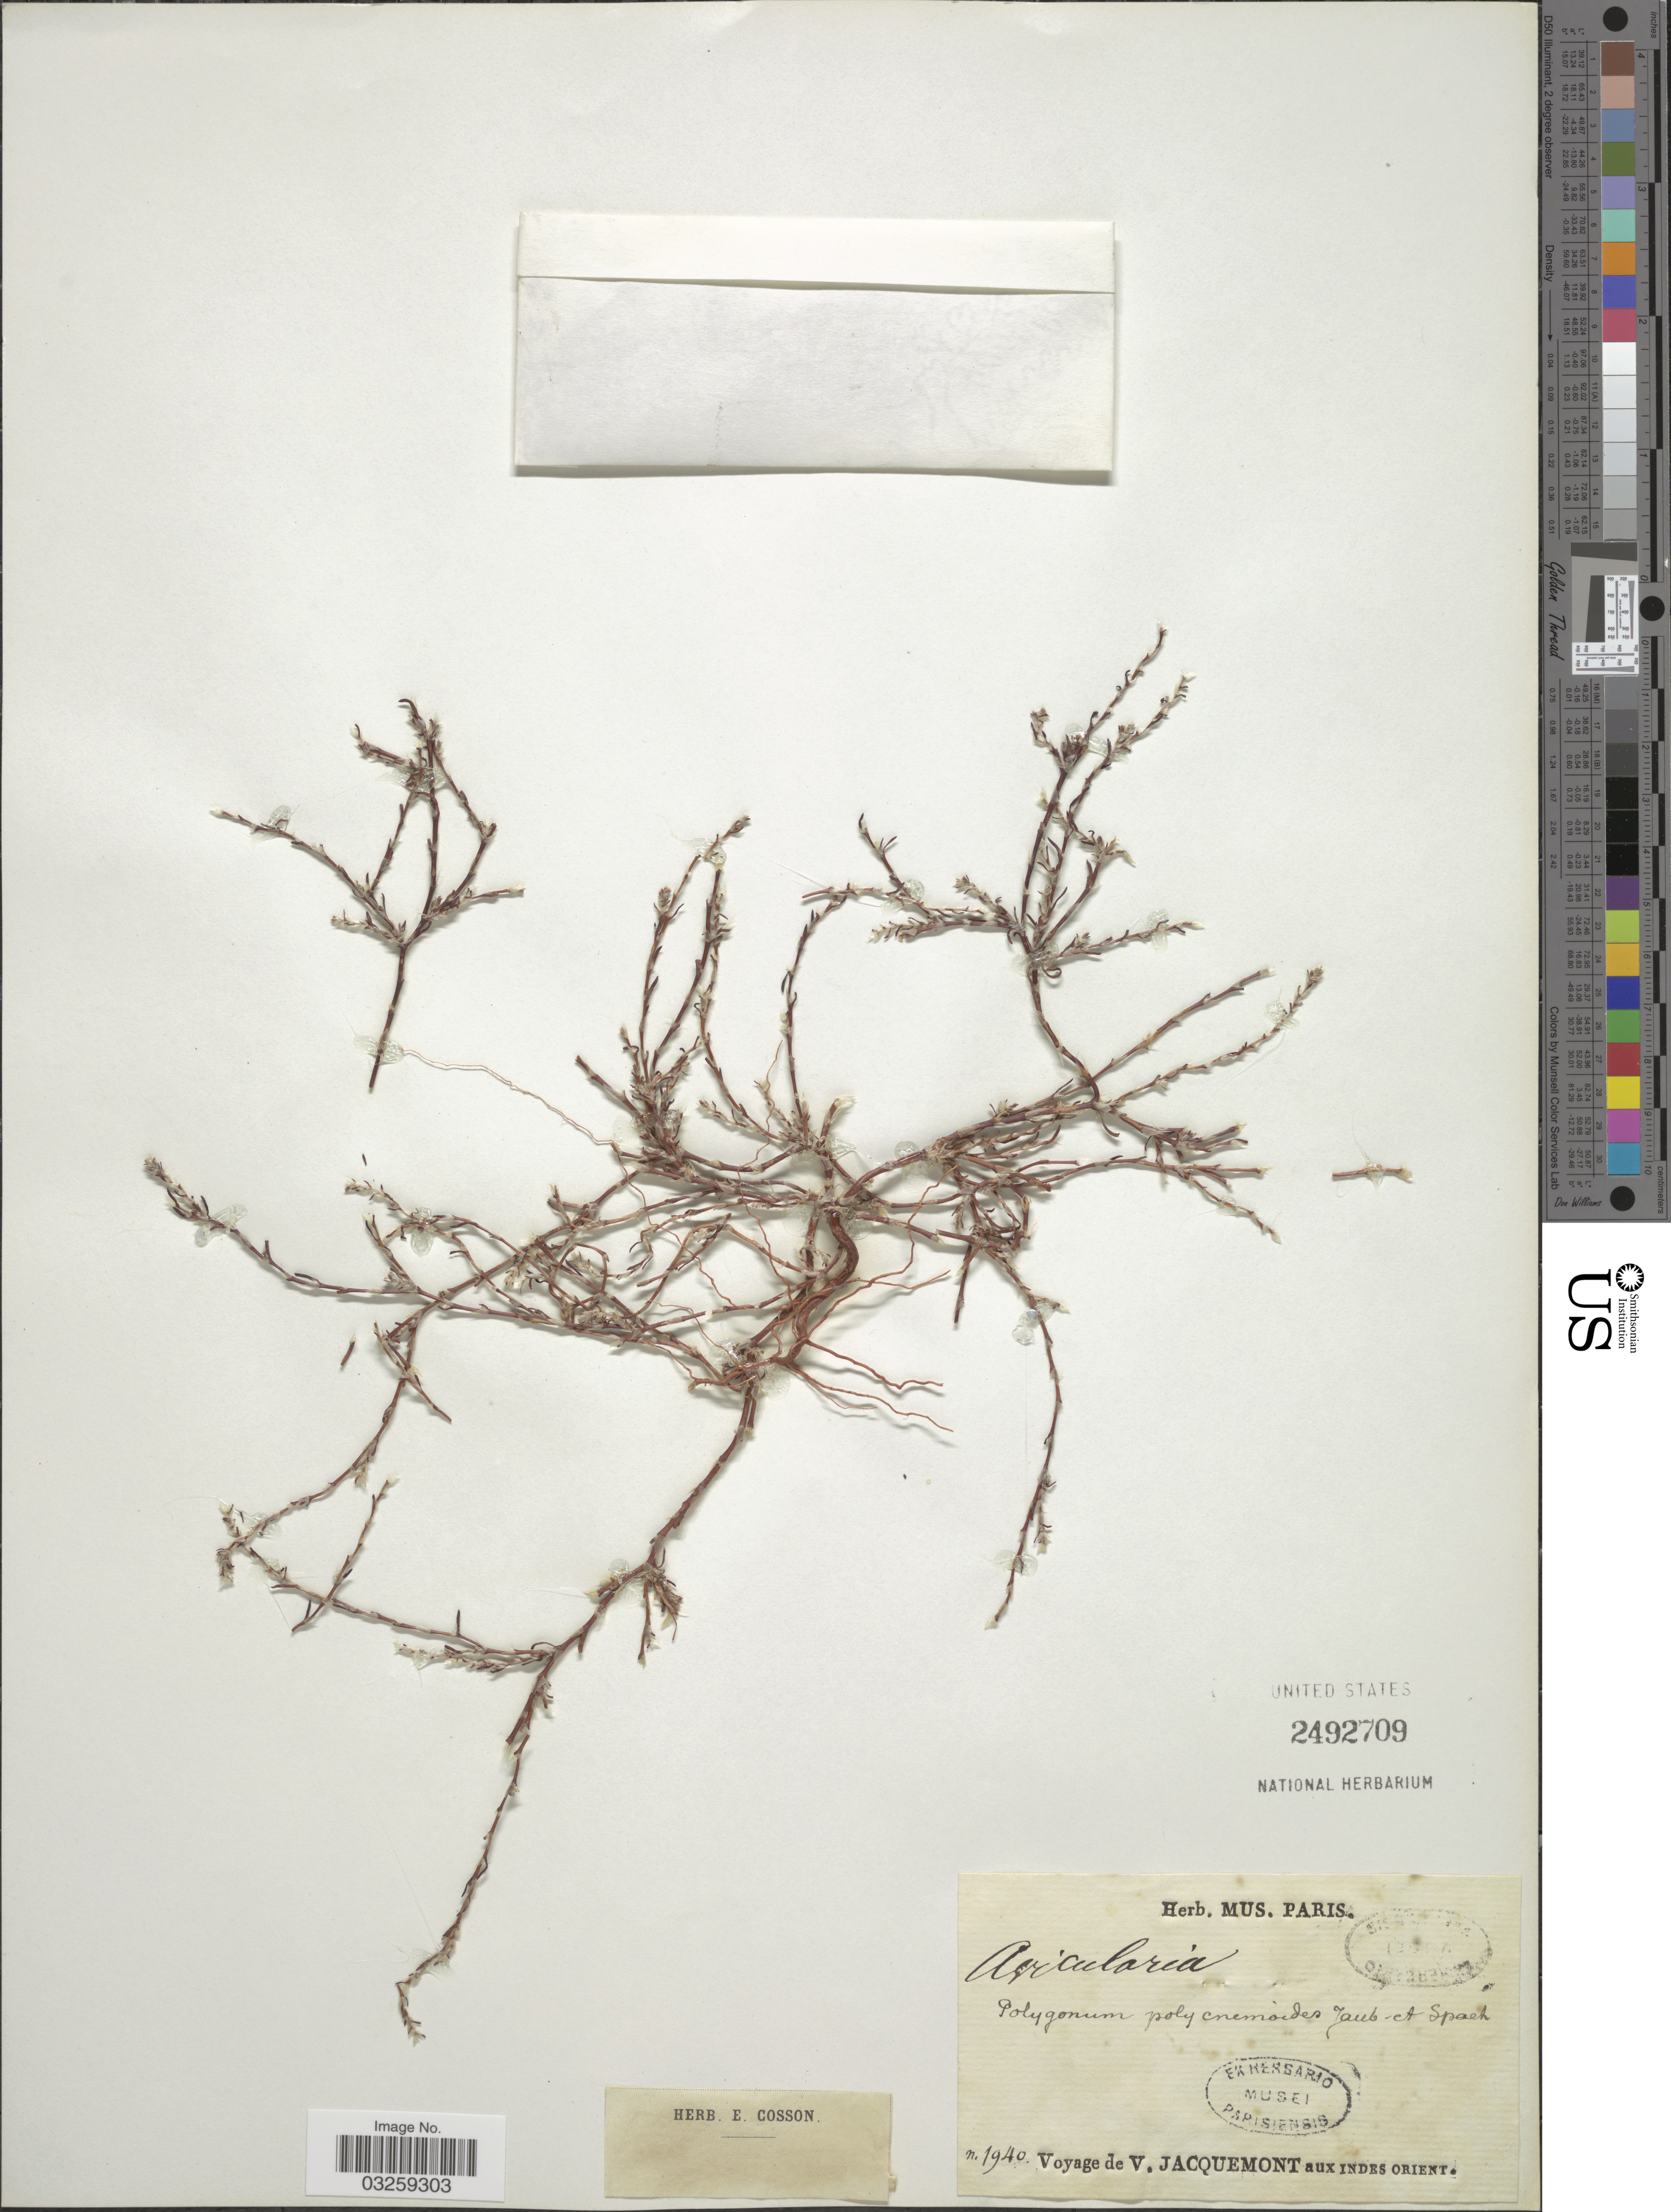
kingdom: Plantae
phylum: Tracheophyta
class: Magnoliopsida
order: Caryophyllales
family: Polygonaceae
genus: Polygonum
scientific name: Polygonum polycnemoides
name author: Jaub. & Spach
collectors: V. Jacquemont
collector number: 1940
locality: Aux Indes Orient.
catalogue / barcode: US 2492709